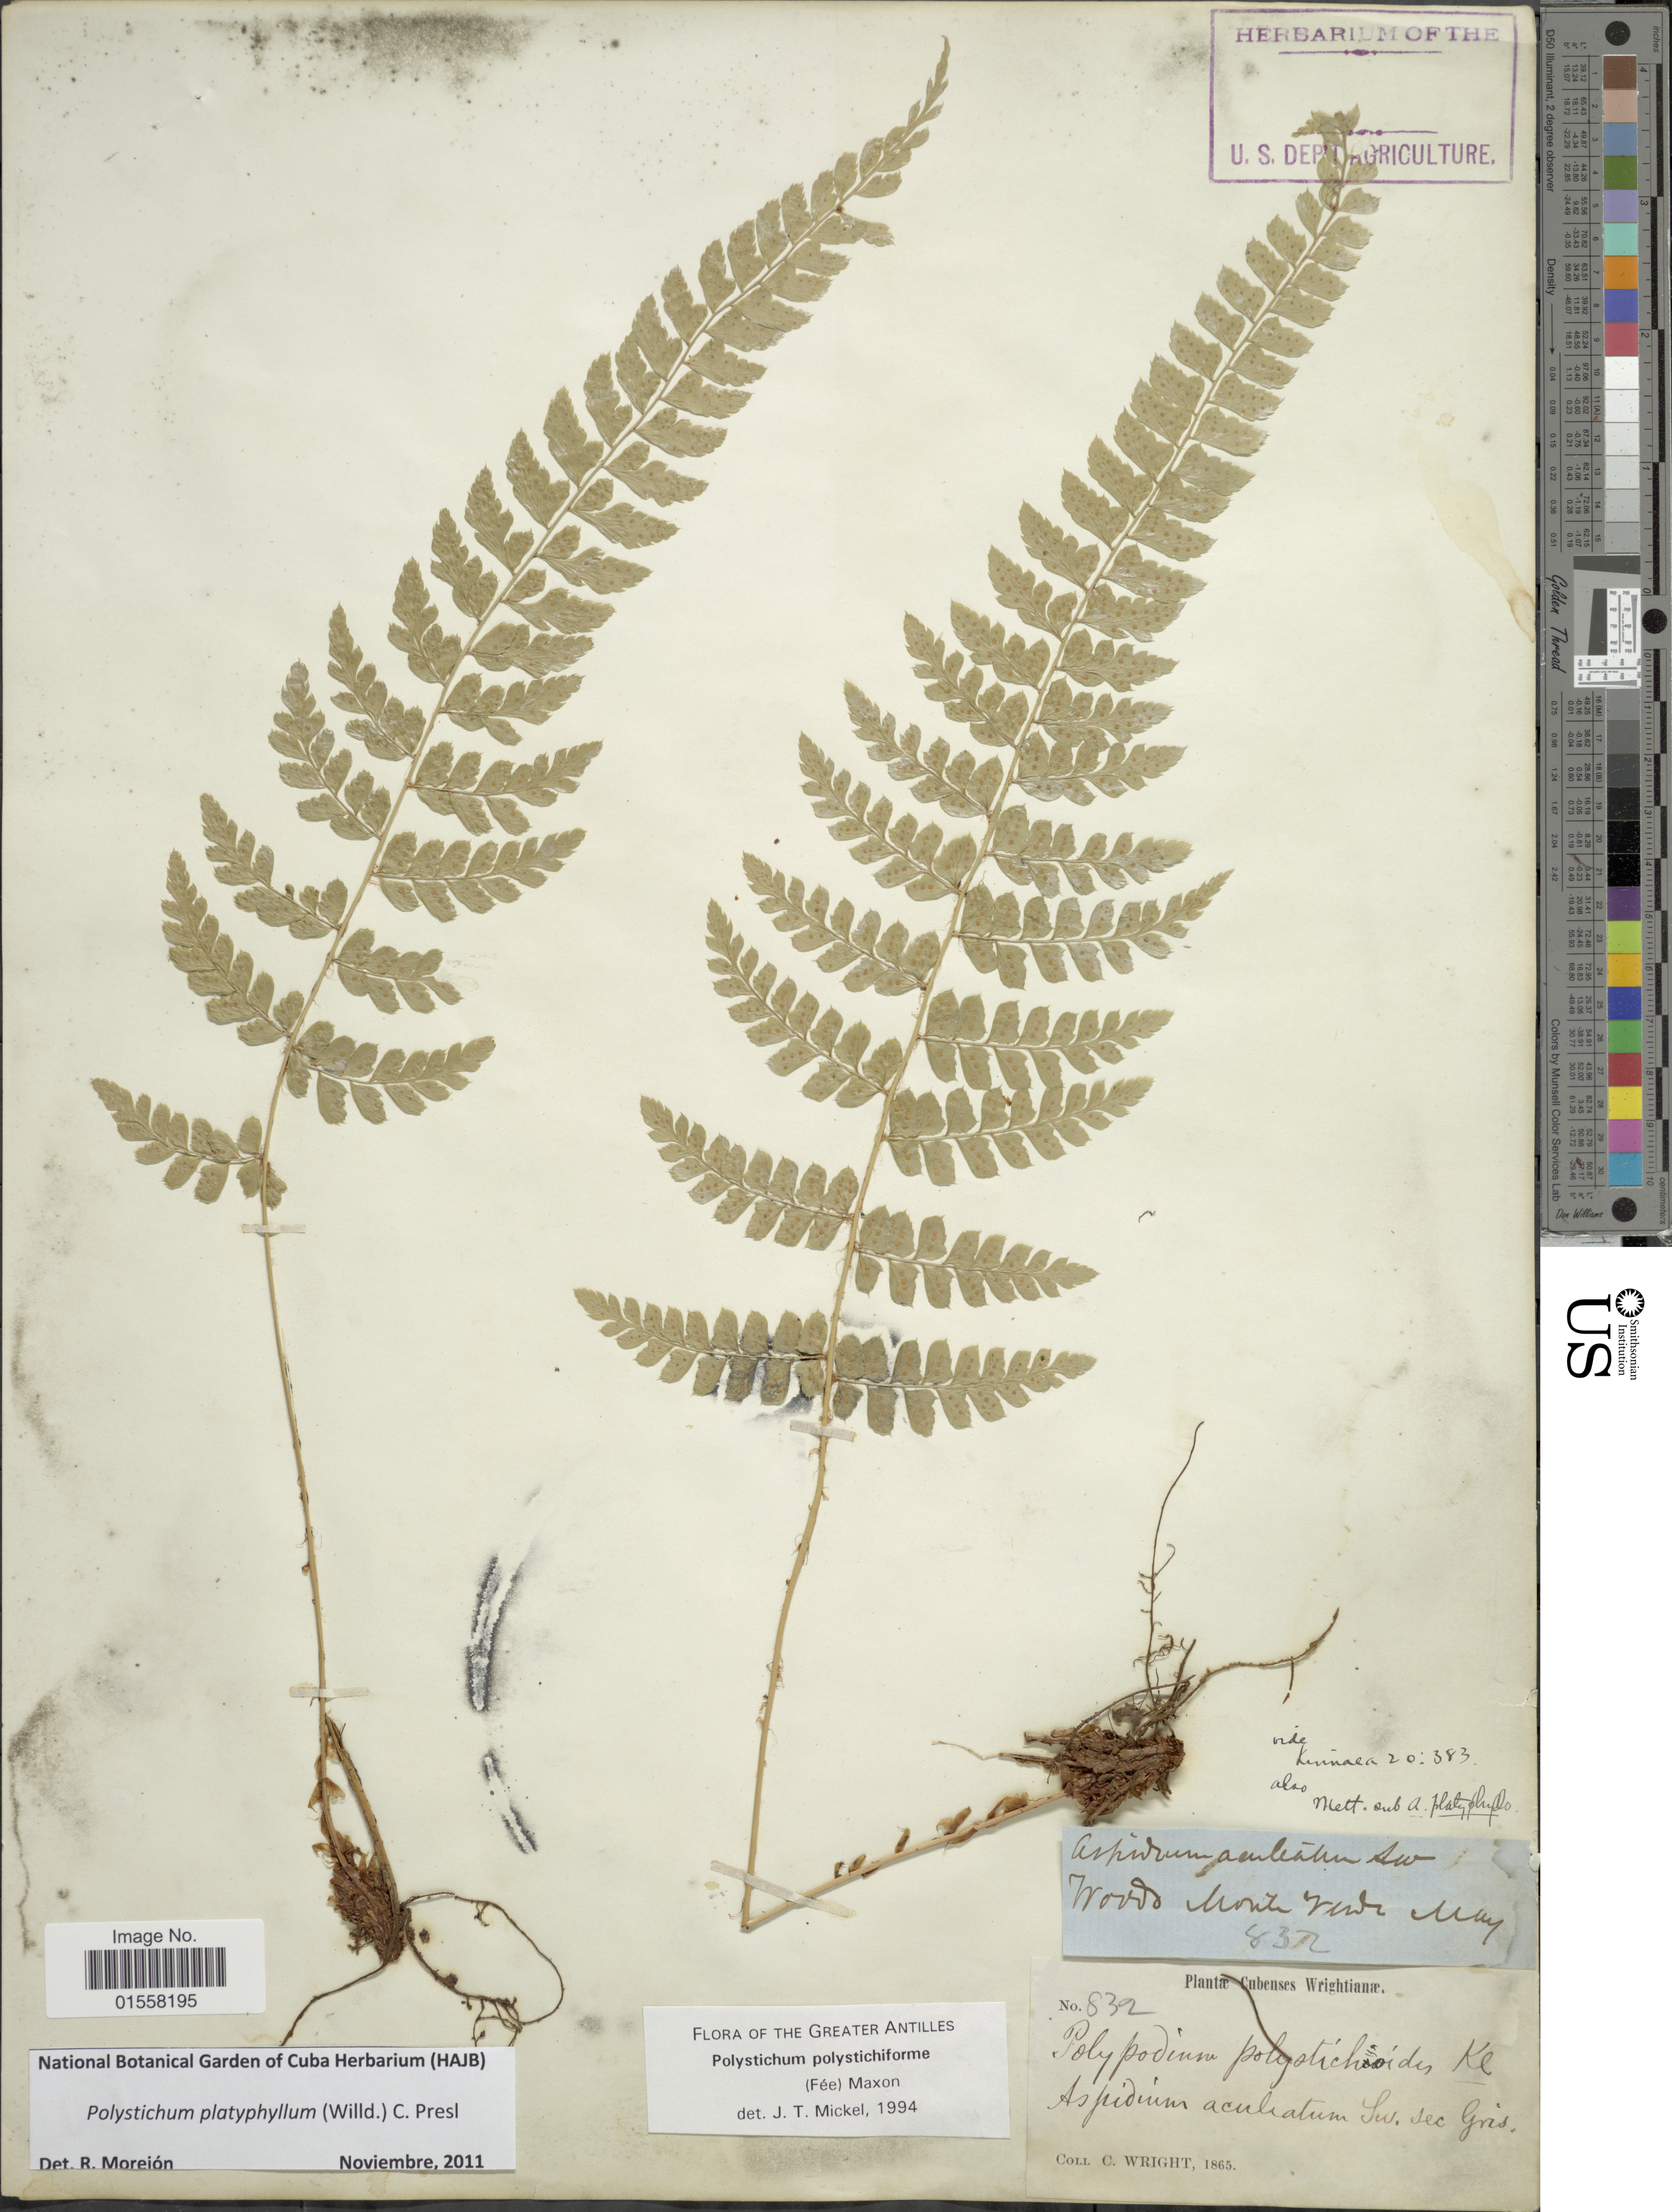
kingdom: Plantae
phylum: Tracheophyta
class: Polypodiopsida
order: Polypodiales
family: Dryopteridaceae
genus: Polystichum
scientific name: Polystichum platyphyllum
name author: (Willd.) C. Presl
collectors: C. Wright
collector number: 832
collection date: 1865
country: Cuba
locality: Cubenses.